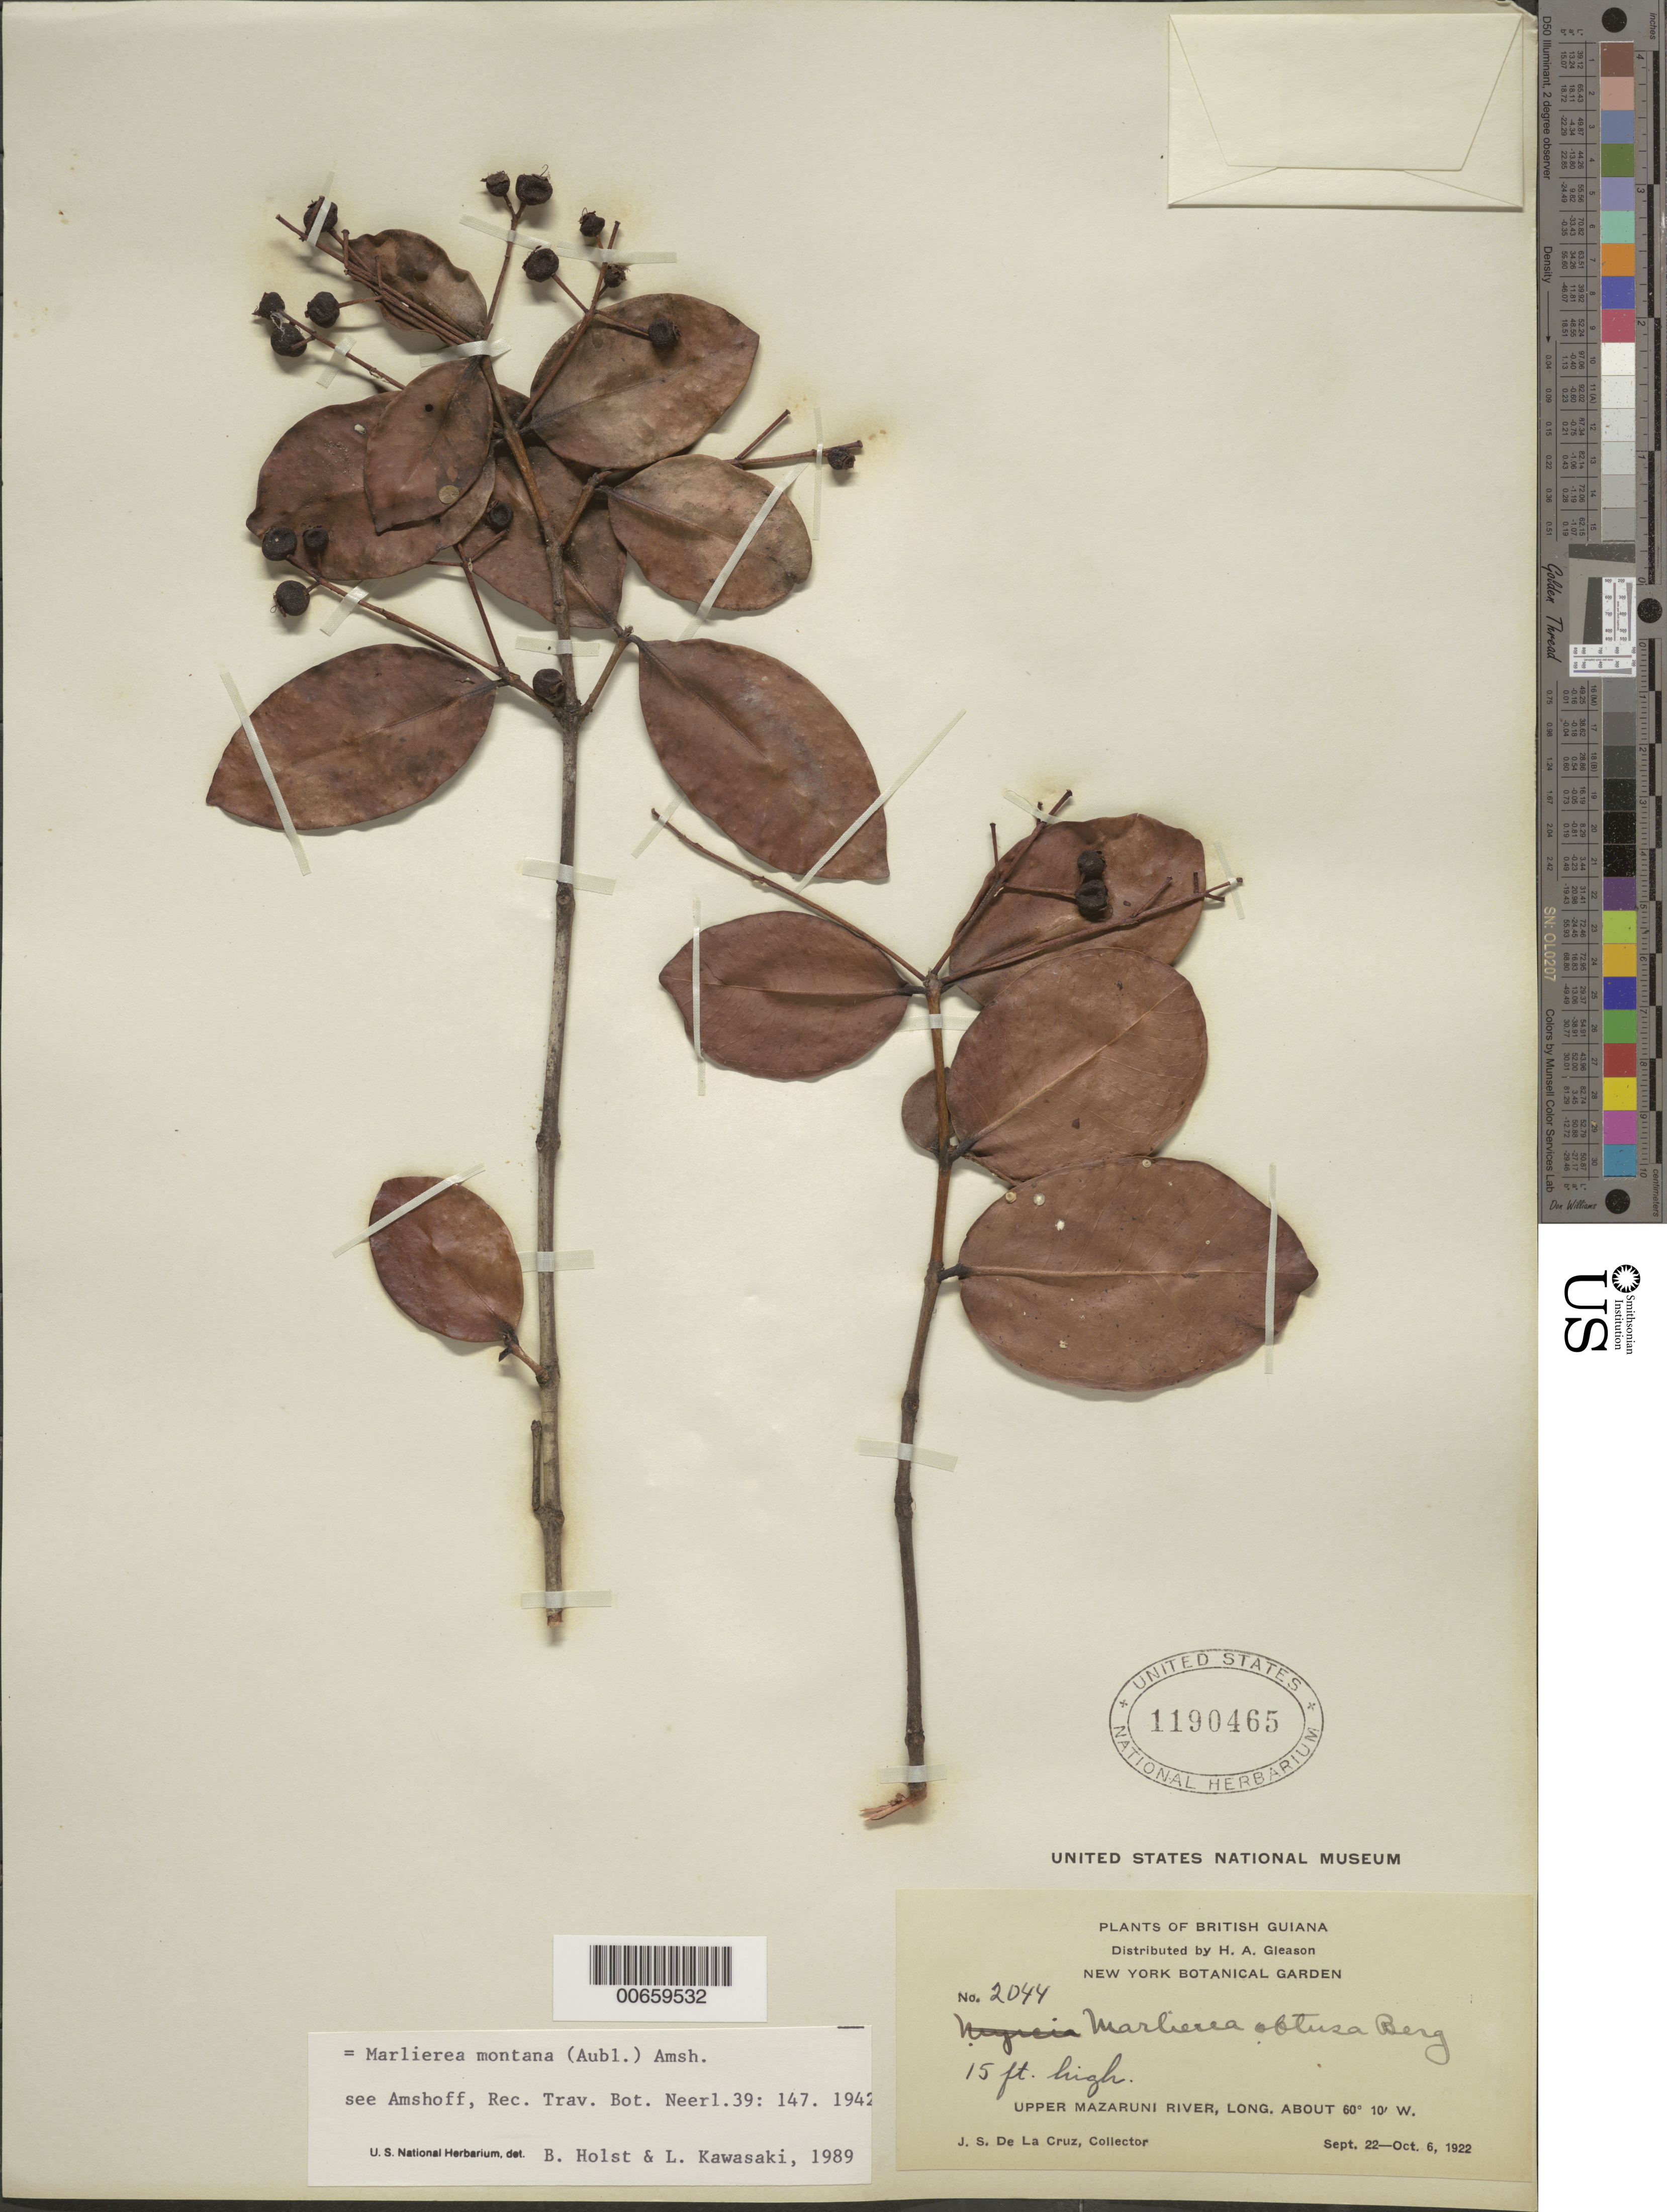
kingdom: Plantae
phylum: Tracheophyta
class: Magnoliopsida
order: Myrtales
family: Myrtaceae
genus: Myrcia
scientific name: Myrcia neomontana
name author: E. Lucas & C.E. Wilson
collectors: J. S. de la Cruz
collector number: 2044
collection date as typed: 22-Sep-22 to 6-Oct-22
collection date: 1922-09-22/1922-10-06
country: Guyana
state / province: Cuyuni-Mazaruni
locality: Upper Mazaruni R.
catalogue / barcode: US 1190465